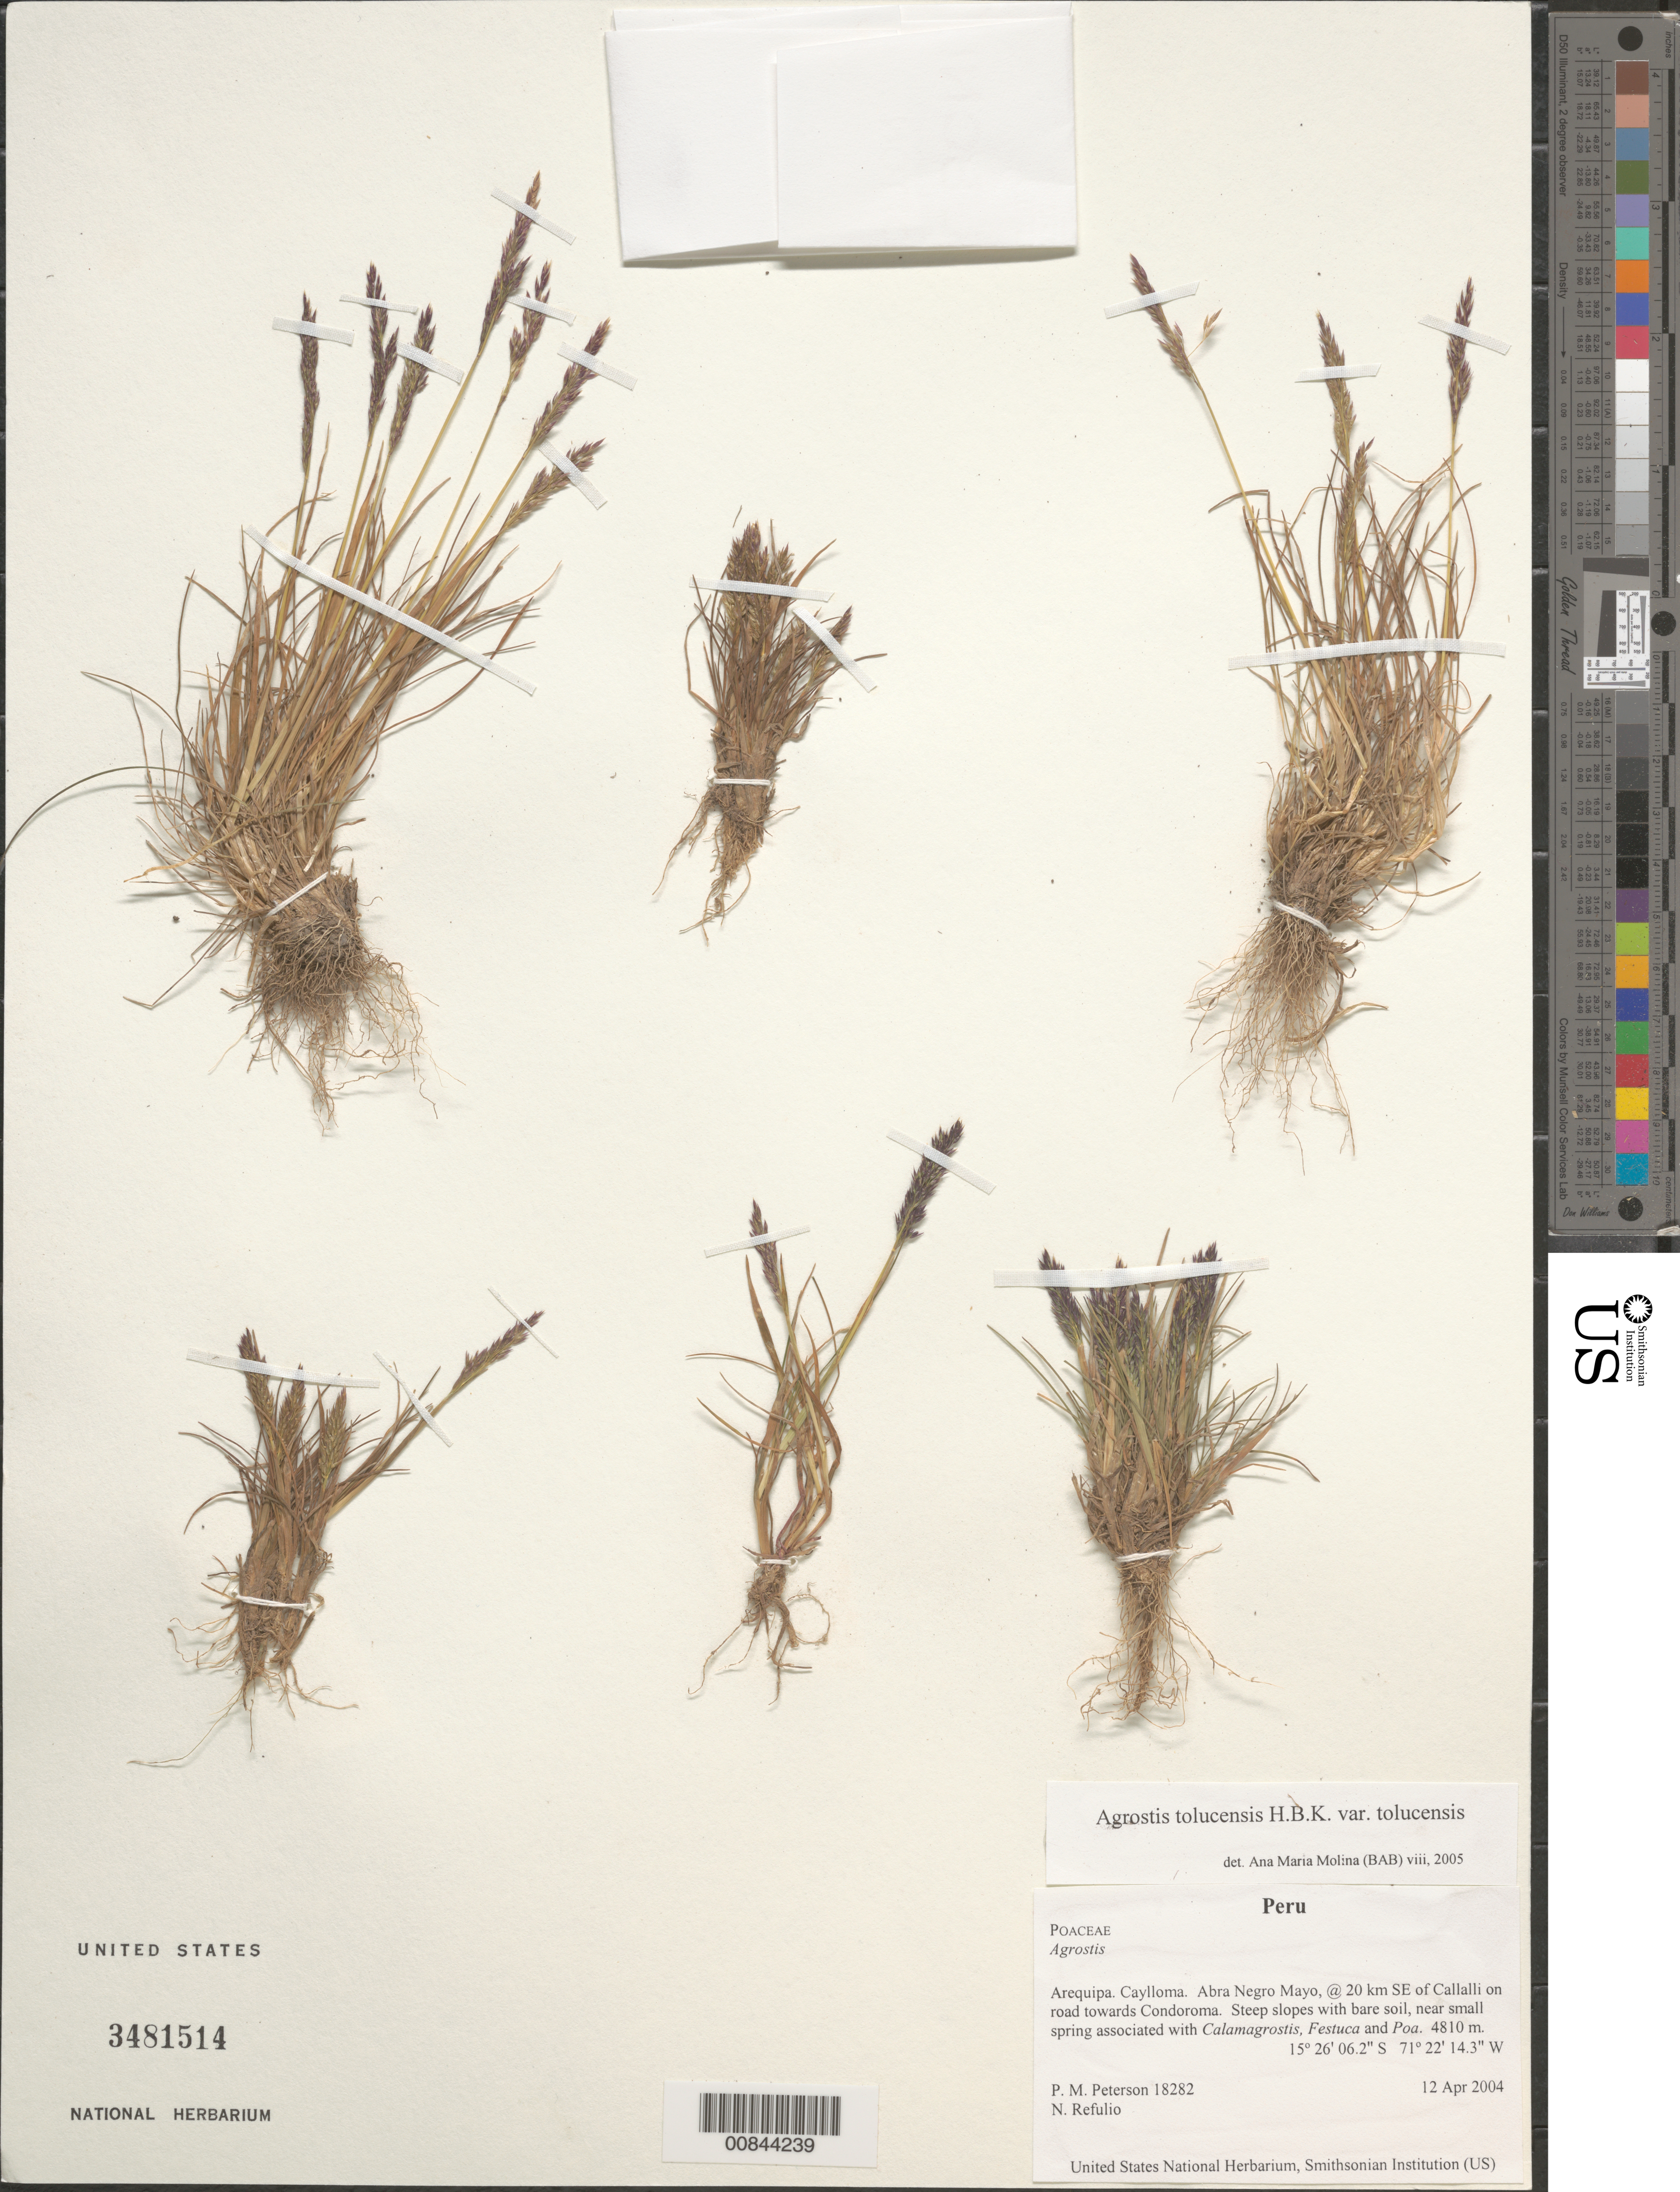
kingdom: Plantae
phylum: Tracheophyta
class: Liliopsida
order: Poales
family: Poaceae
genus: Bromus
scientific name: Bromus coloratus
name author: Steud.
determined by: Planchuelo, A. M.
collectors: P. M. Peterson, A. Cano, M. I. La Torre, A. Ramírez & D. Susanibar Cruz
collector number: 16282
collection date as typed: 25 Feb 2002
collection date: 2002-02-25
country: Peru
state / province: Ayacucho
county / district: Huanca Sancos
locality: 27 km NW of Putajasa and 3 km S of Sacsamarca. Steep rocky slopes.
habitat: With deep, clayish-loam soils, associated with Cheilanthes, Eragrostis, Muhlenbergia, Puya, and Baccharis.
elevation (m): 3650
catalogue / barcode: US 3481514